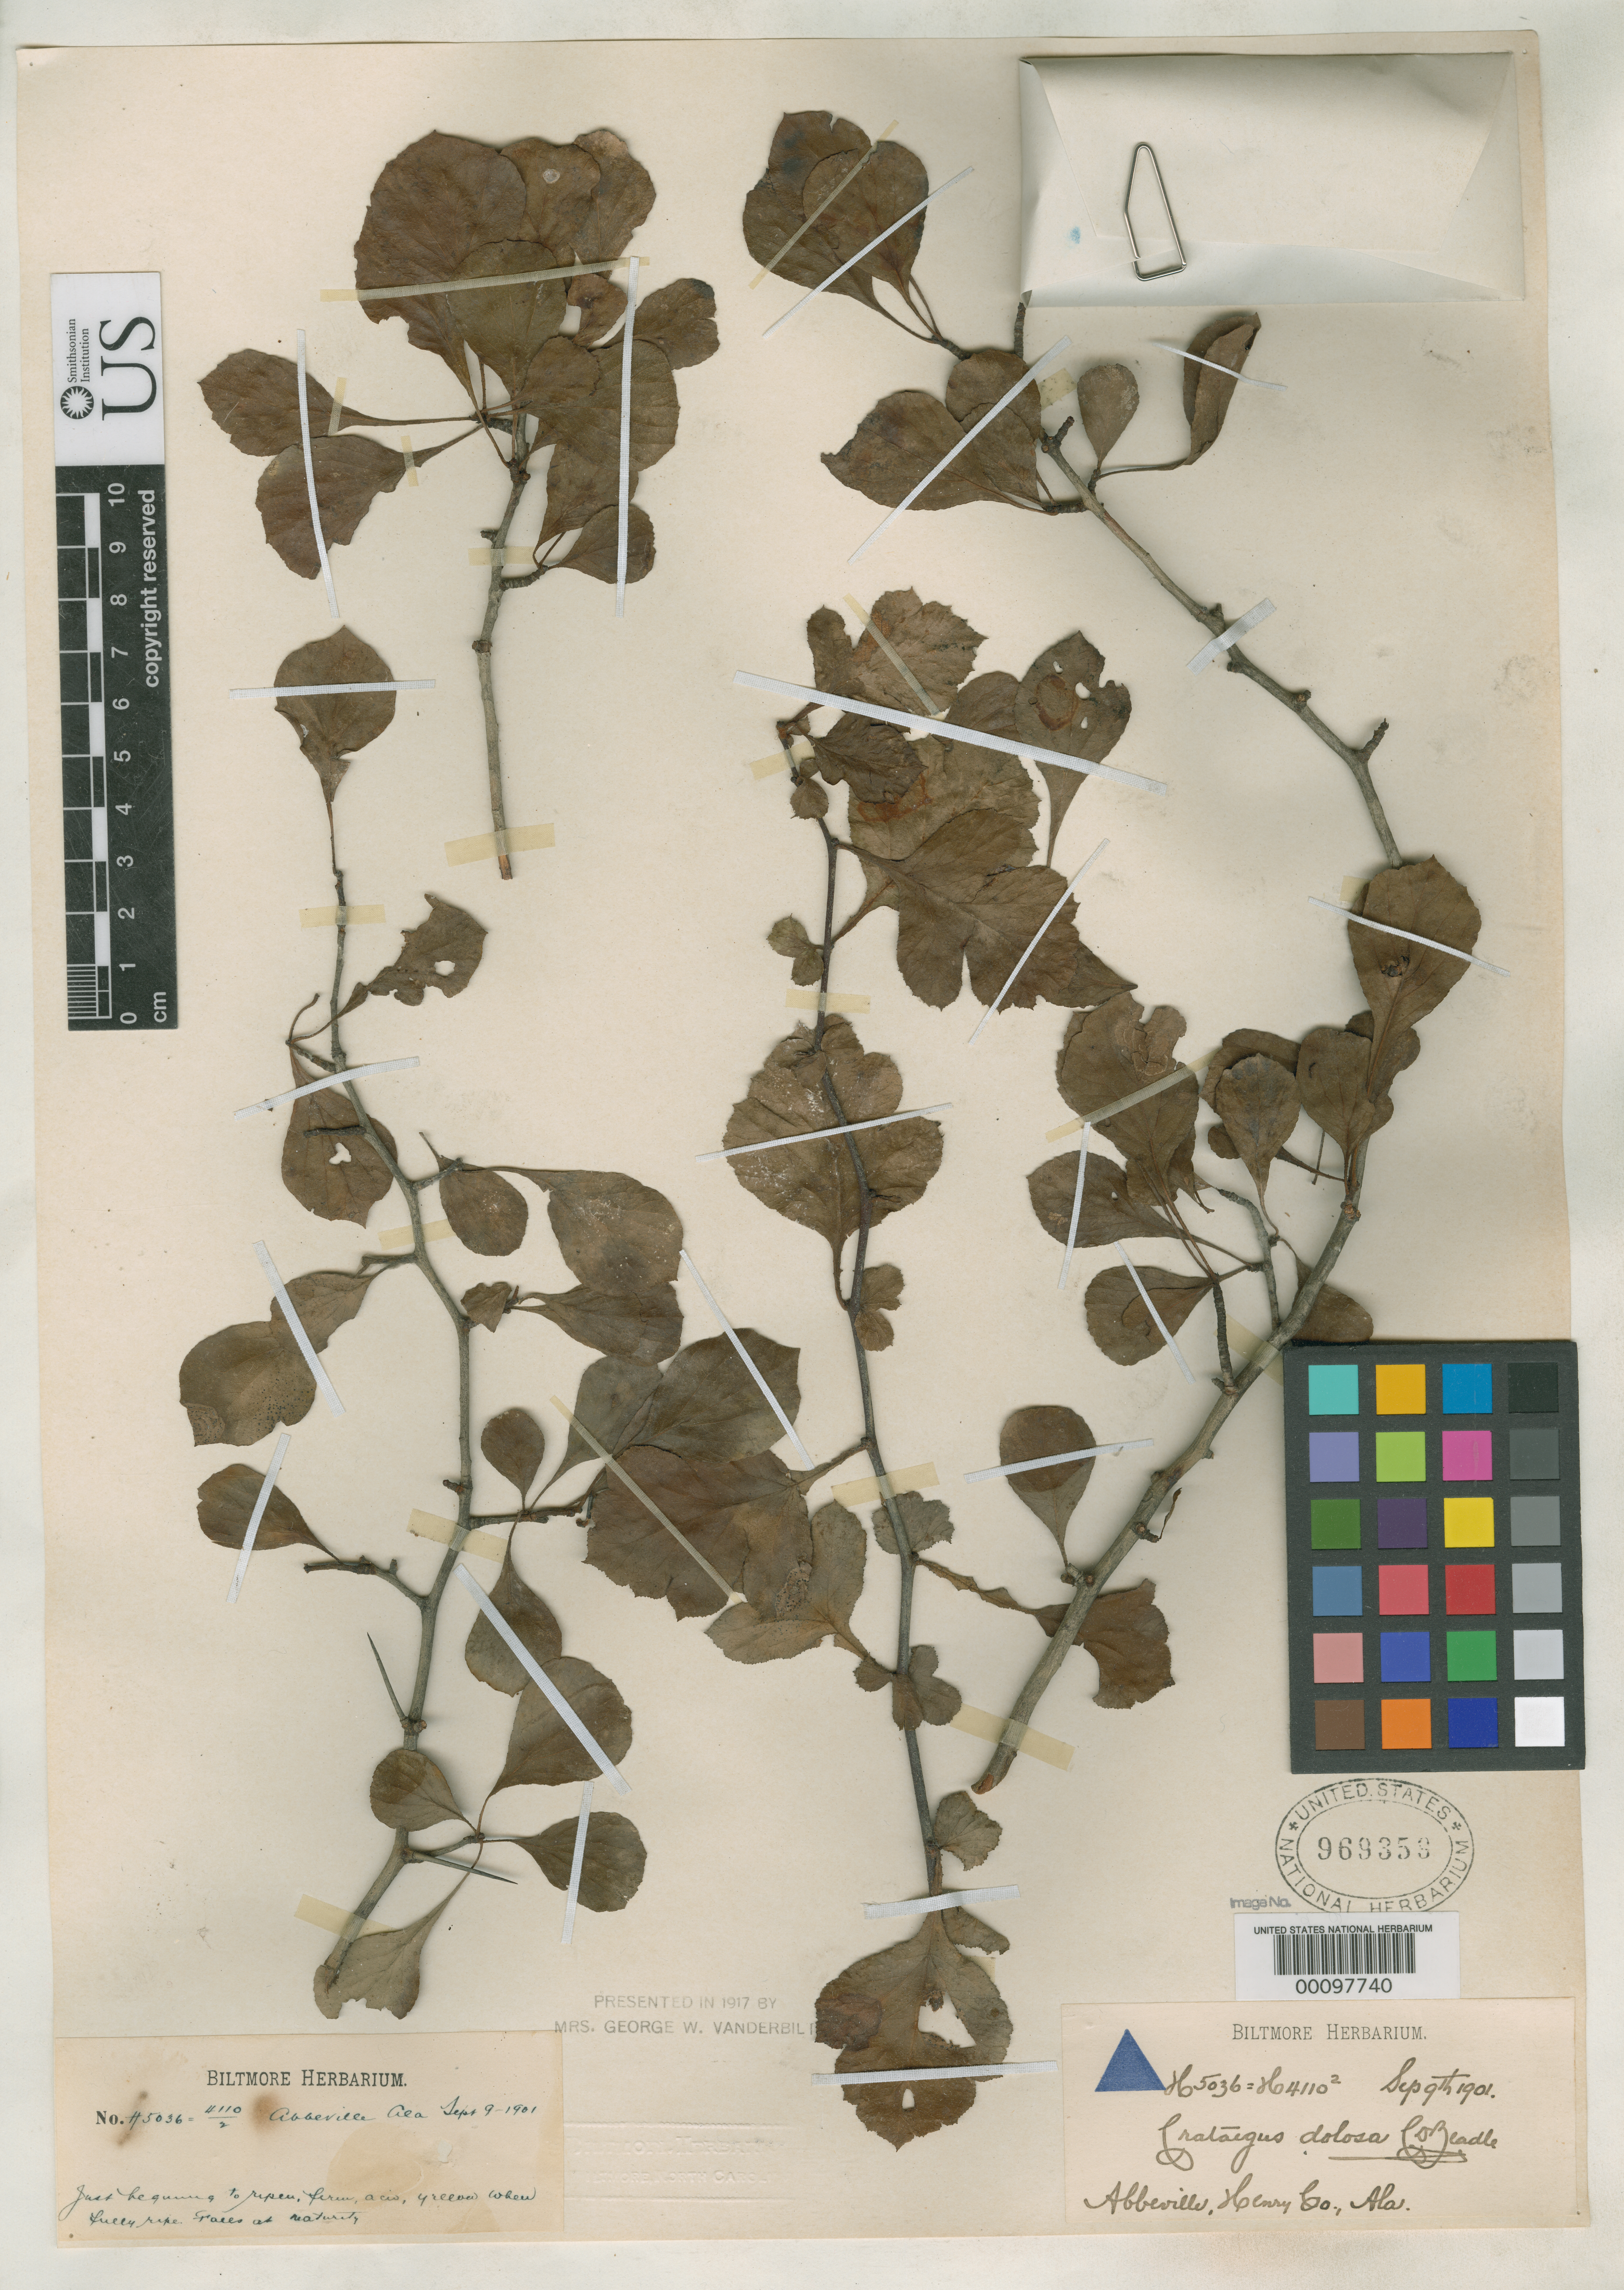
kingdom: Plantae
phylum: Tracheophyta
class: Magnoliopsida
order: Rosales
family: Rosaceae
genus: Crataegus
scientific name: Crataegus dolosa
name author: Beadle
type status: Syntype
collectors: ex herb. Biltmore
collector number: H 5036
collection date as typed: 09 Sep 1901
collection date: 1901-09-09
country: United States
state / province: Alabama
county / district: Henry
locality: Abbeville.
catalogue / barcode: US 969359